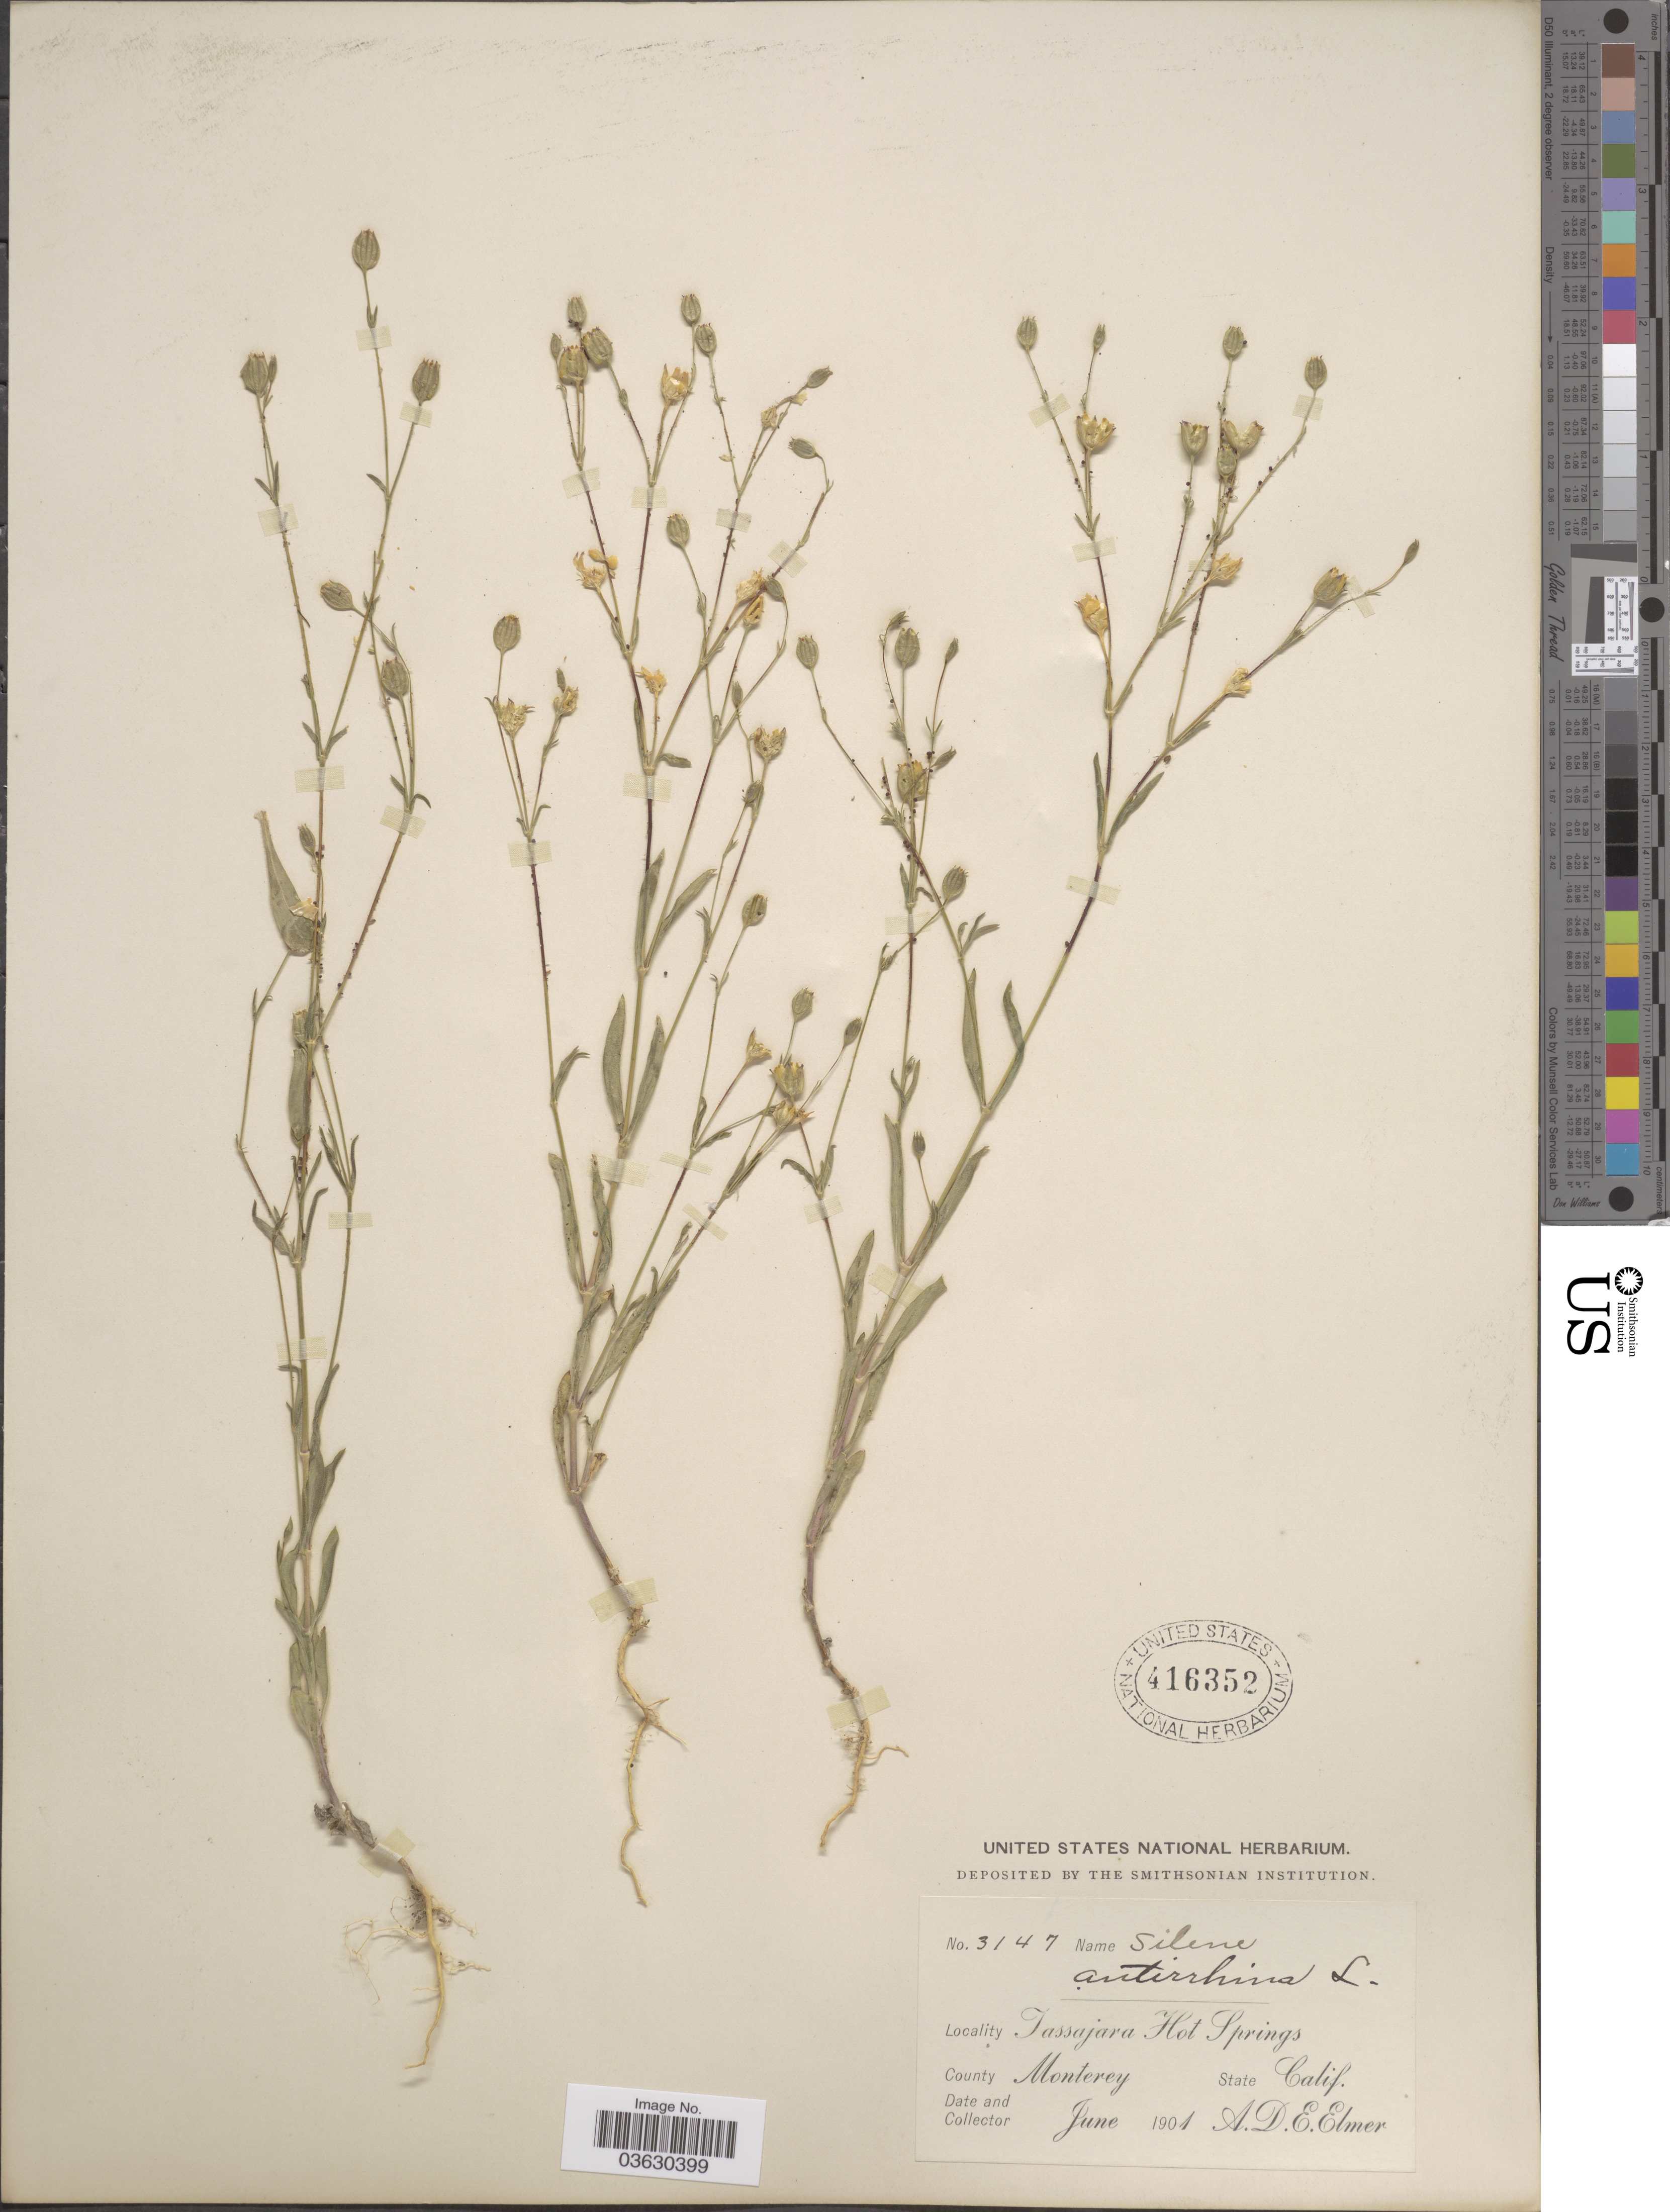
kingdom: Plantae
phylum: Tracheophyta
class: Magnoliopsida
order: Caryophyllales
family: Caryophyllaceae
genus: Silene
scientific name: Silene antirrhina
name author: L.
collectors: A. D. E. Elmer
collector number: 3147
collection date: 1901-06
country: United States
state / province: California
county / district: Monterey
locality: Tassajara Hot Springs. County Monterey.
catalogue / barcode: US 416352